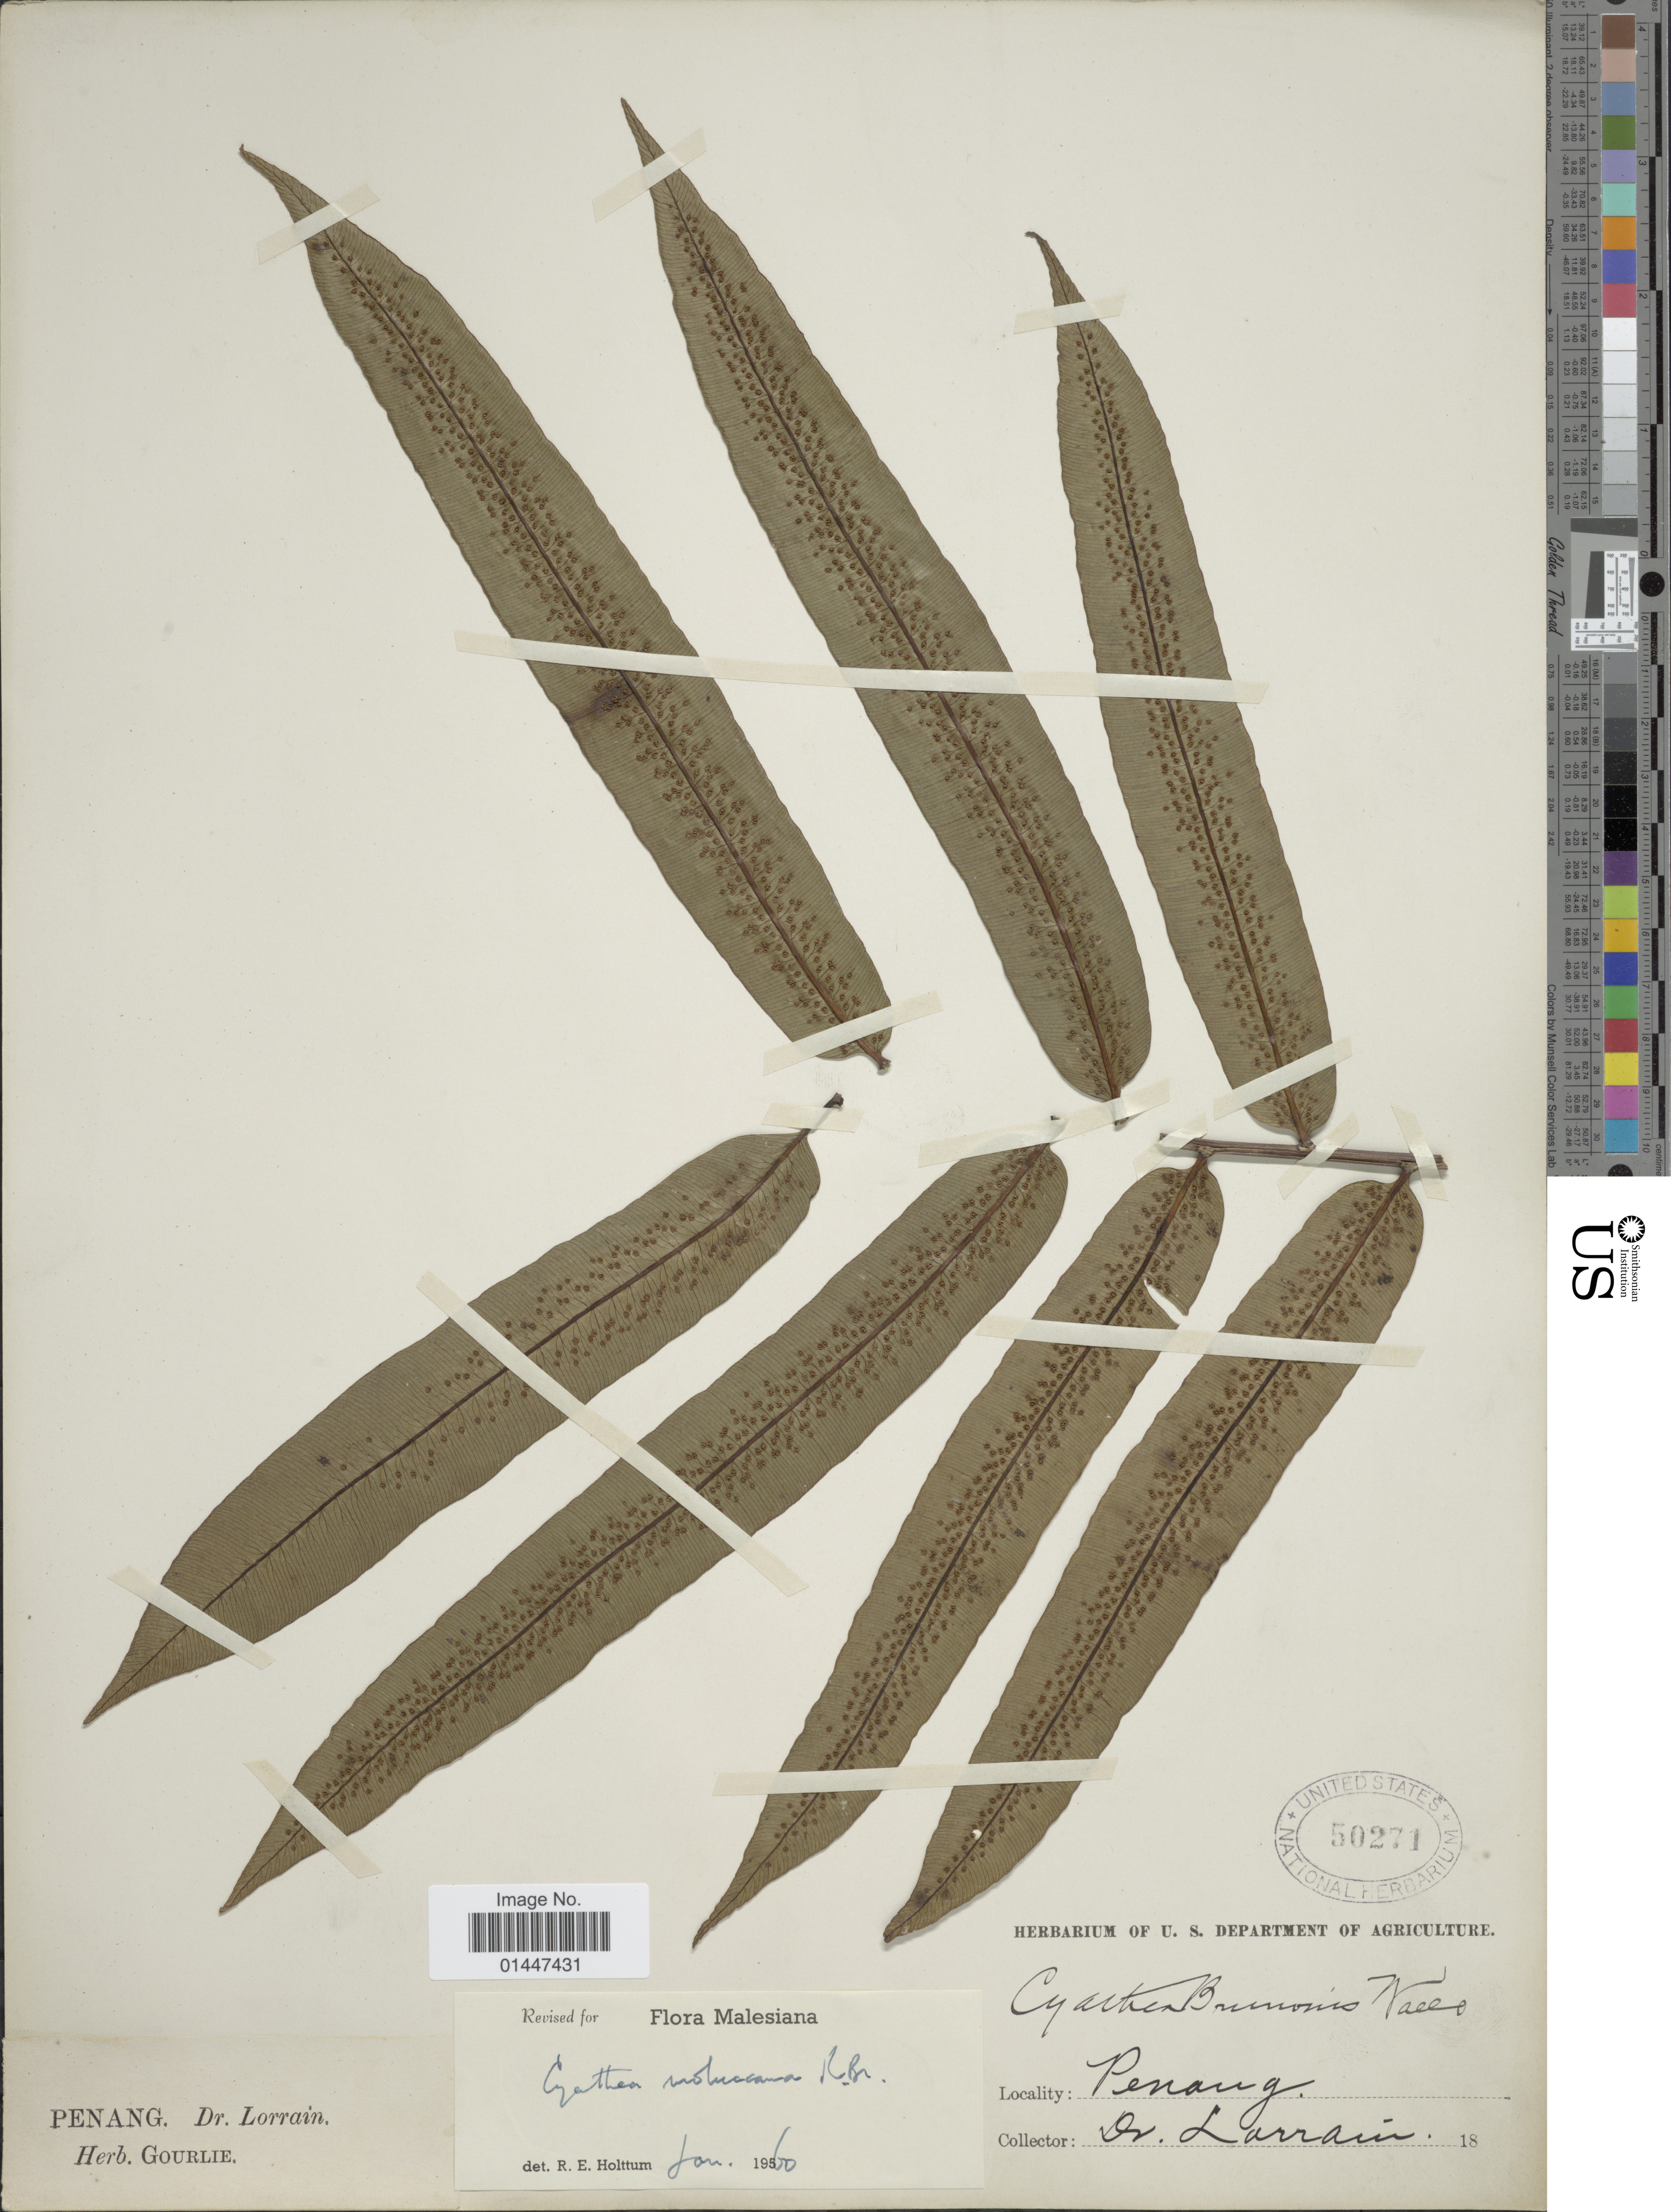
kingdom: Plantae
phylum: Tracheophyta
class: Polypodiopsida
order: Cyatheales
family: Cyatheaceae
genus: Sphaeropteris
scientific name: Sphaeropteris moluccana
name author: (Desv.) R.M. Tryon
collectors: -- Lorrain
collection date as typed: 18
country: Malaysia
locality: Penang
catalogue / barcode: US 50271